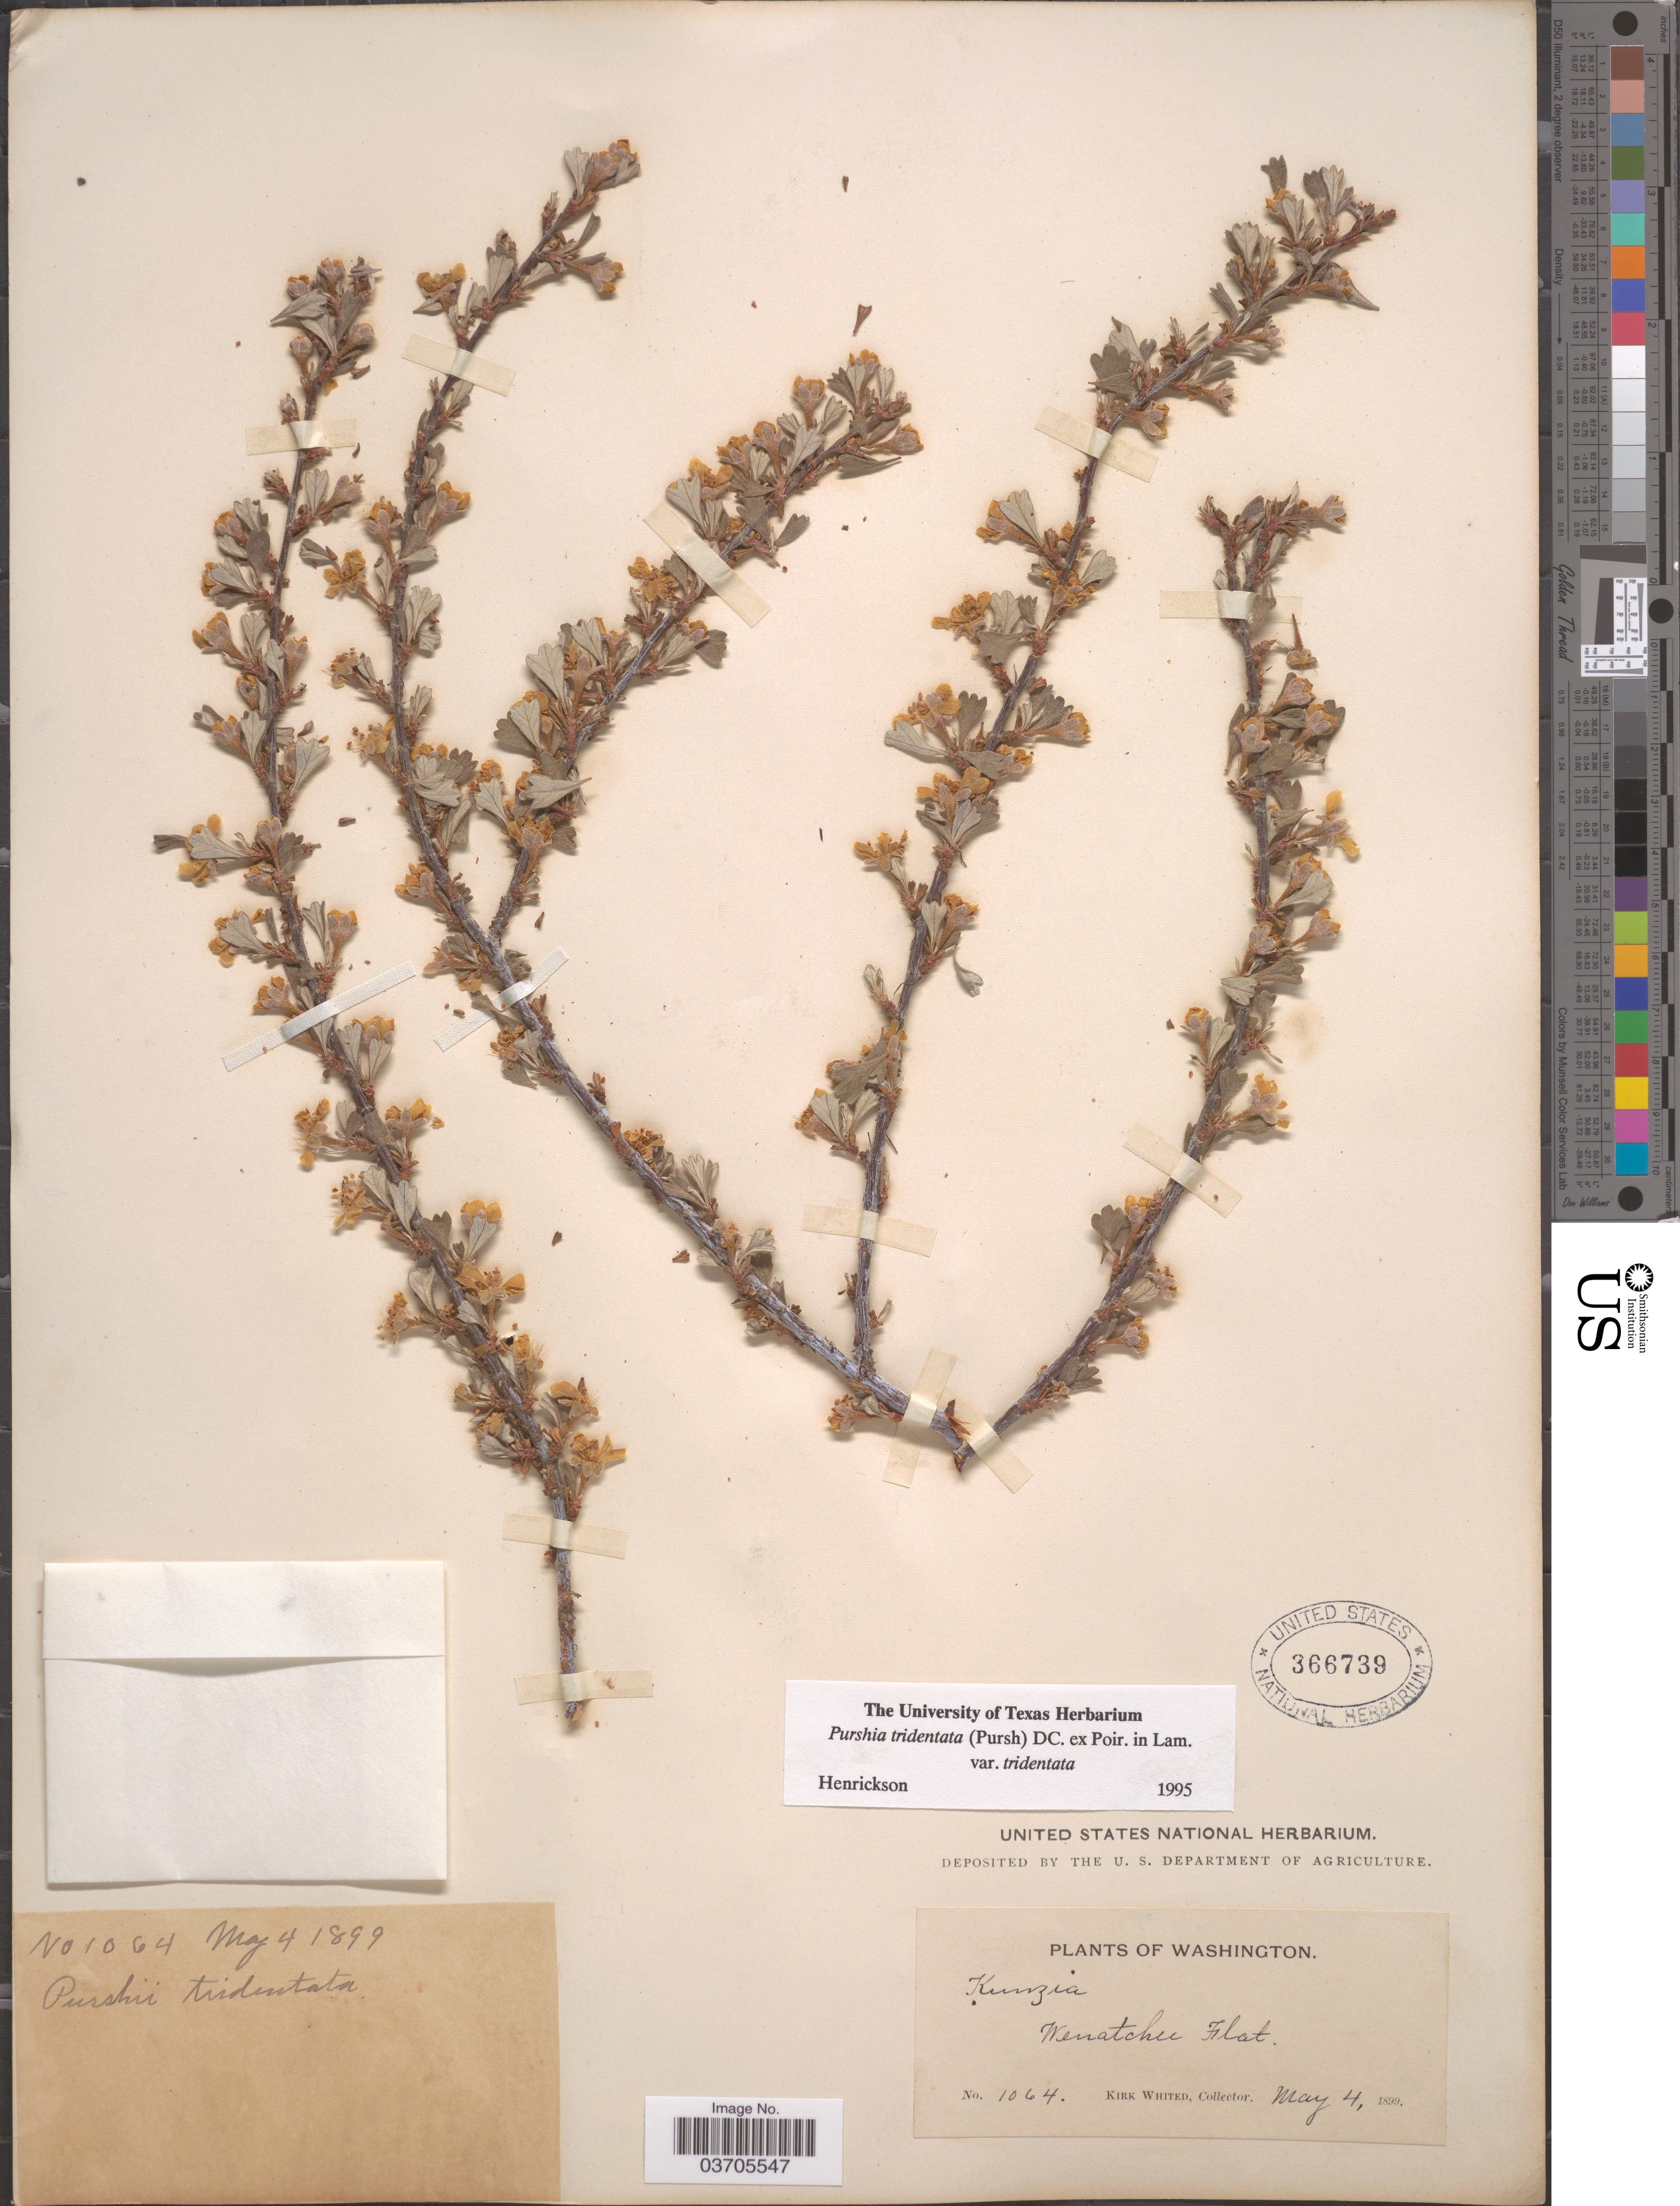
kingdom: Plantae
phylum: Tracheophyta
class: Magnoliopsida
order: Rosales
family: Rosaceae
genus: Purshia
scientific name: Purshia tridentata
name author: (Pursh) DC.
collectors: K. Whited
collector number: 1064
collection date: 1899-05-04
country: United States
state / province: Washington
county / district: Chelan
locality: Wenatchee Flat.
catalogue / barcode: US 366739